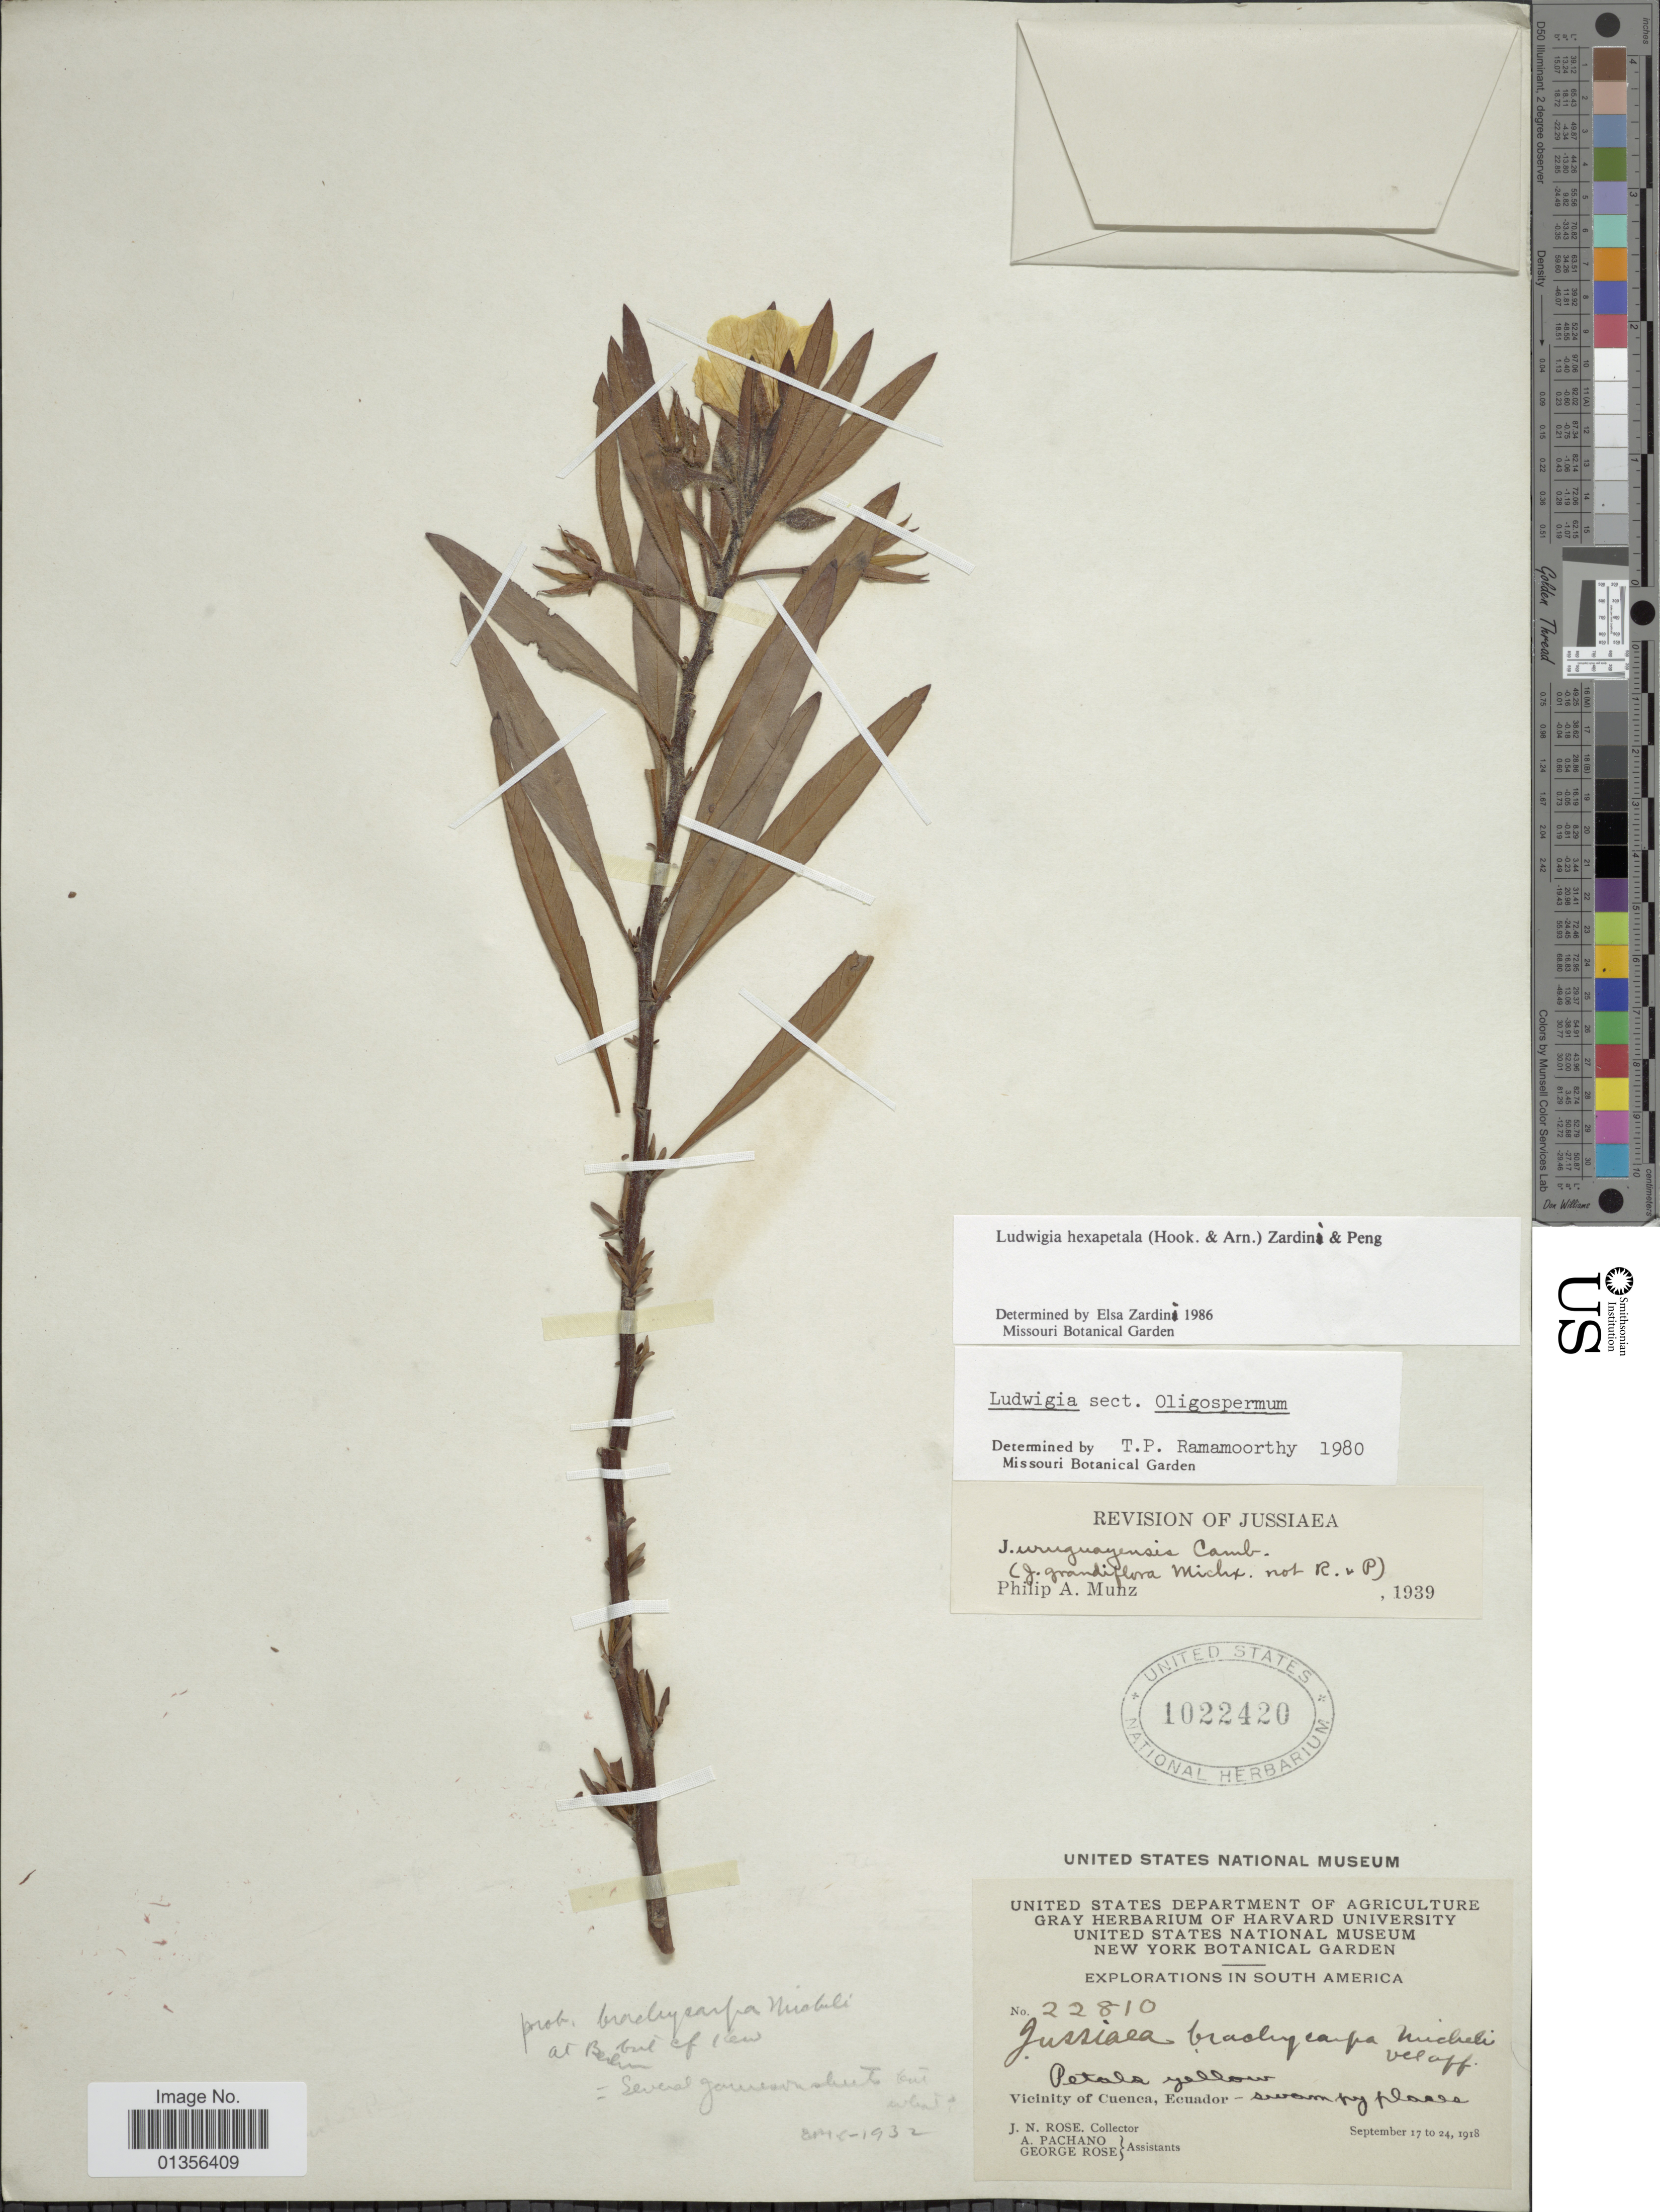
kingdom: Plantae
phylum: Tracheophyta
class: Magnoliopsida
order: Myrtales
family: Onagraceae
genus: Ludwigia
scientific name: Ludwigia hexapetala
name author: (Hook. & Arn.) Zardini et al.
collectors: J. N. Rose, A. Pachano & G. Rose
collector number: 22810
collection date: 1918-09-17/1918-09-24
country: Ecuador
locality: Vicinity of Cuenca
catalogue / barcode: US 1022420